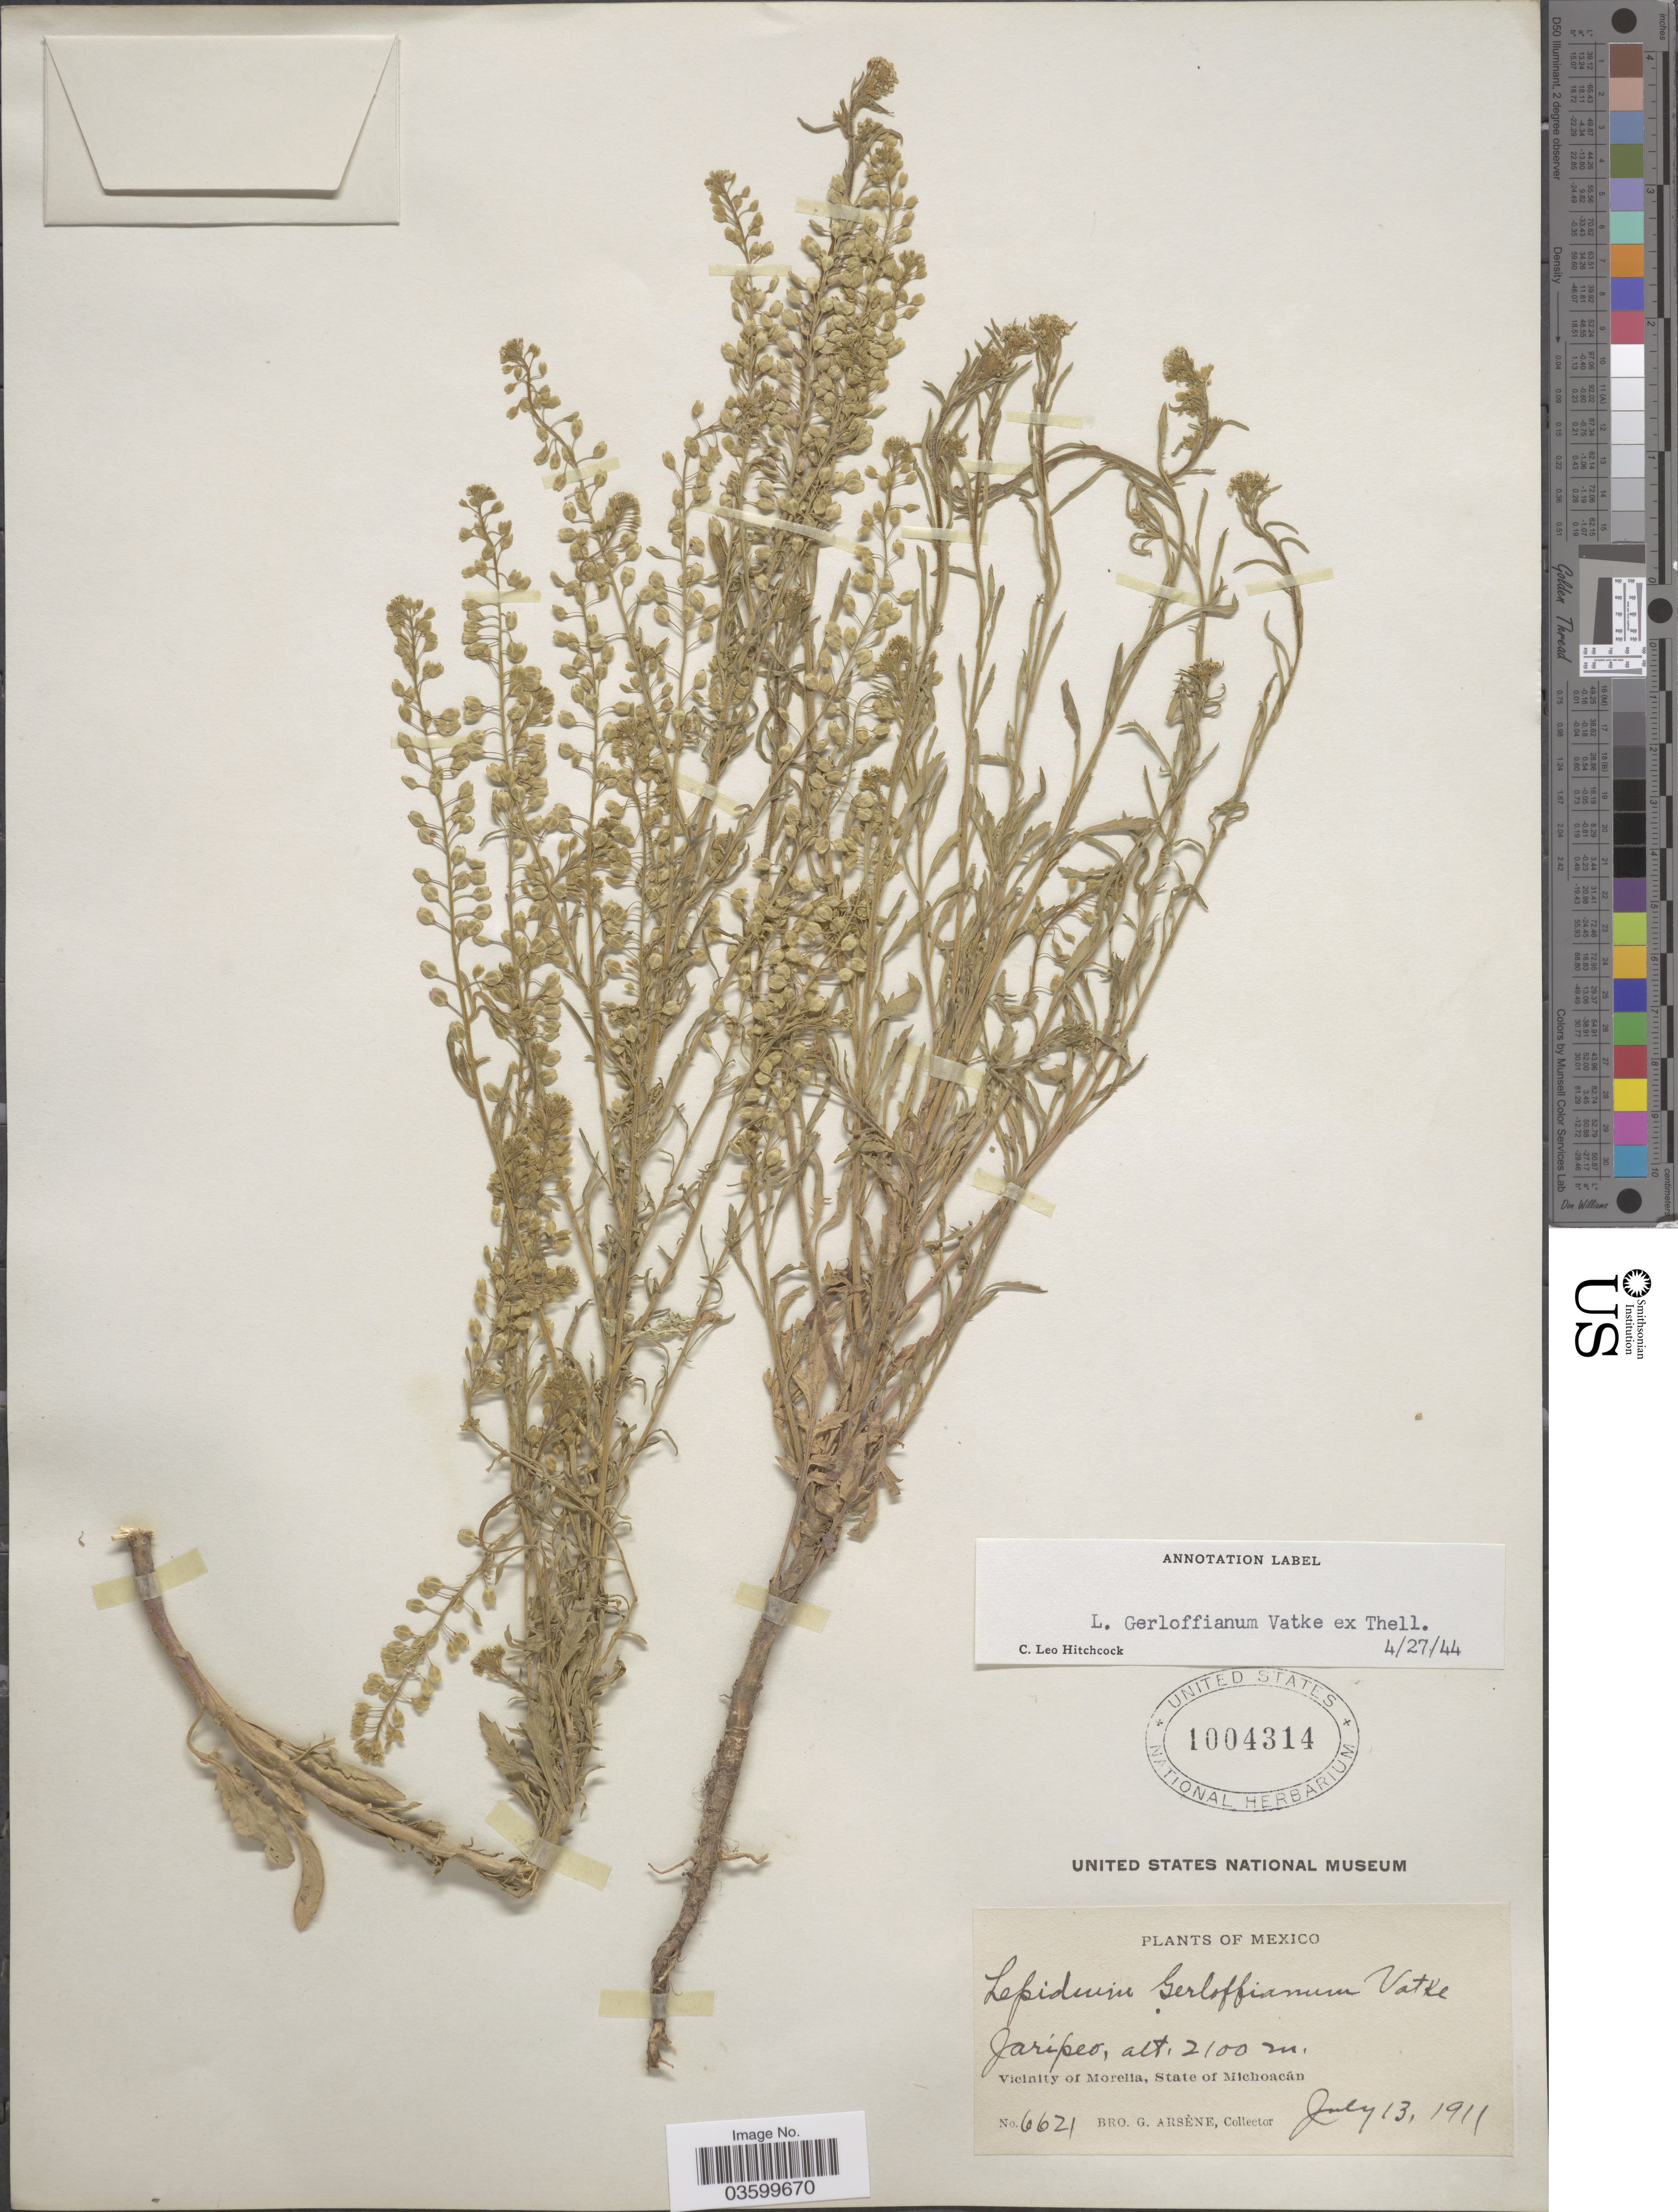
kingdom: Plantae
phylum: Tracheophyta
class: Magnoliopsida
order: Brassicales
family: Brassicaceae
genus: Lepidium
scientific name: Lepidium gerloffianum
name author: Vatke ex Thell.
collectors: Bro. G. Arsène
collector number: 6621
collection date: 1911-07-13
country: Mexico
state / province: Michoacán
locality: Jaripeo. Vicinity of Morelia.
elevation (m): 2100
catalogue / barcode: US 1004314